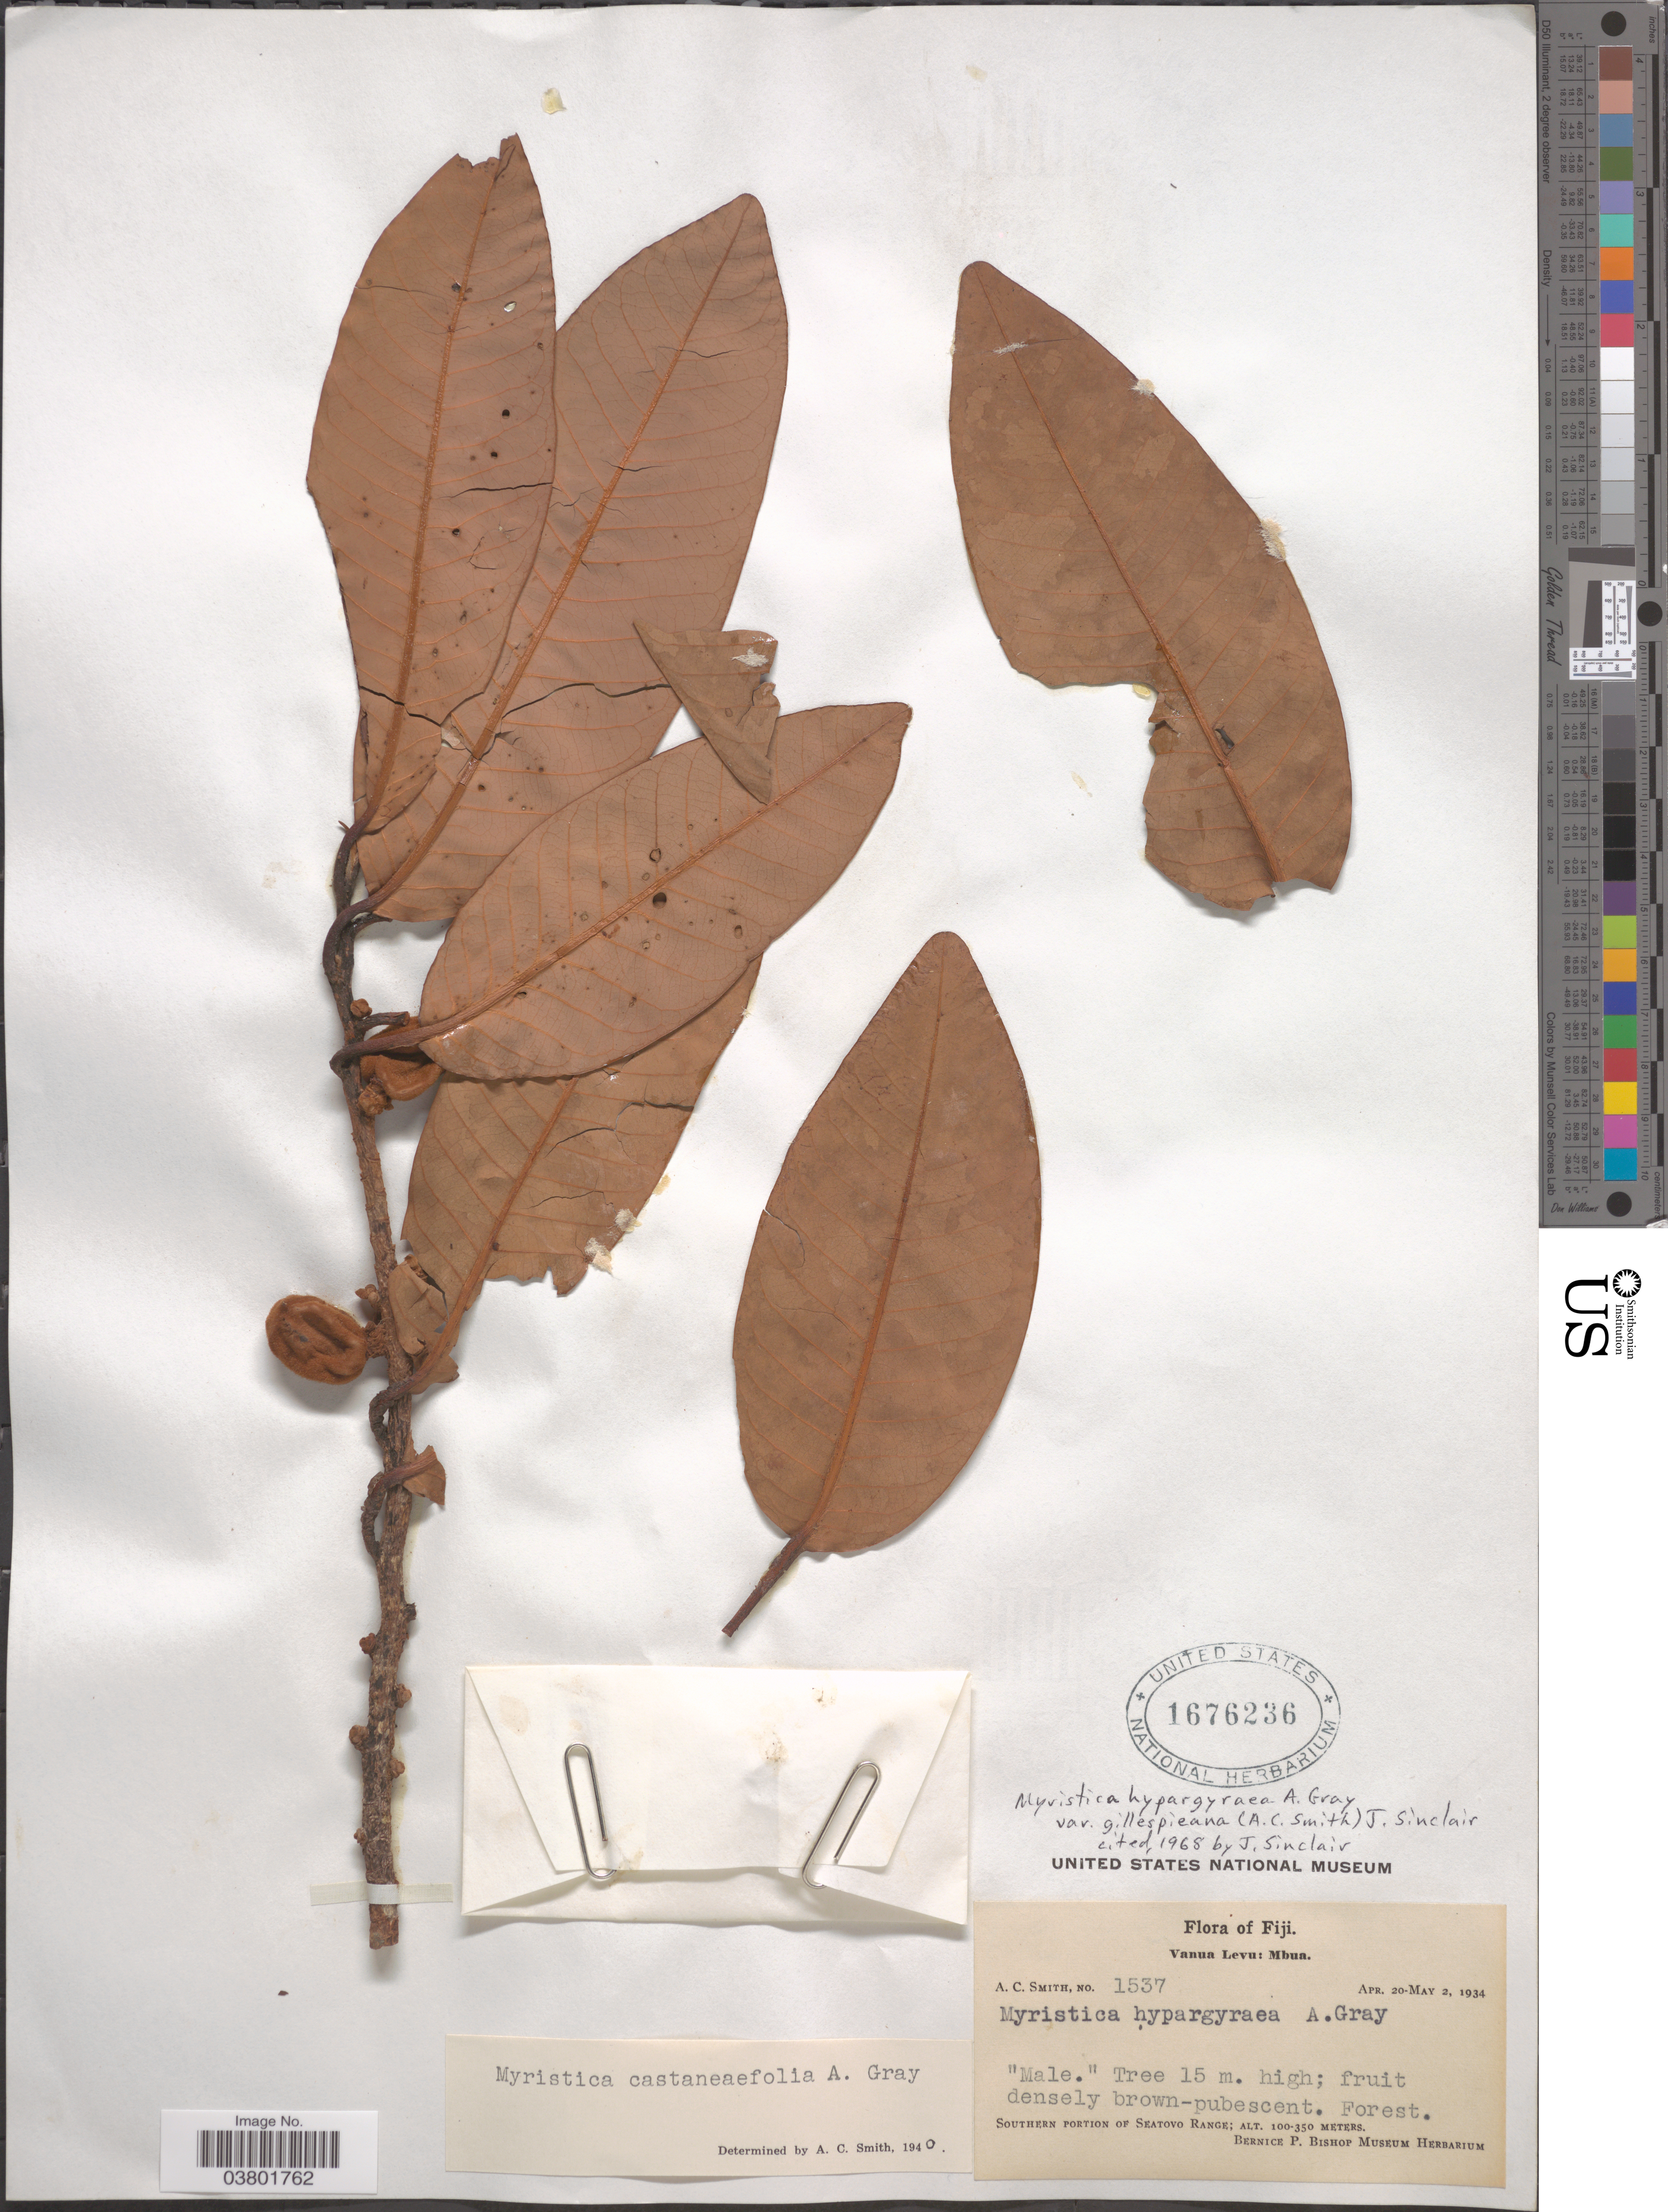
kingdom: Plantae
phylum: Tracheophyta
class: Magnoliopsida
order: Magnoliales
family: Myristicaceae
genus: Myristica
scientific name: Myristica gillespieana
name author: A.C. Sm.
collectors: A. C. Smith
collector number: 1537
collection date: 1934-04-20/1934-05-02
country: Fiji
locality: Vanua Levu: Mbua. Southern Portion of Seatovo Range.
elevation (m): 100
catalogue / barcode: US 1676236